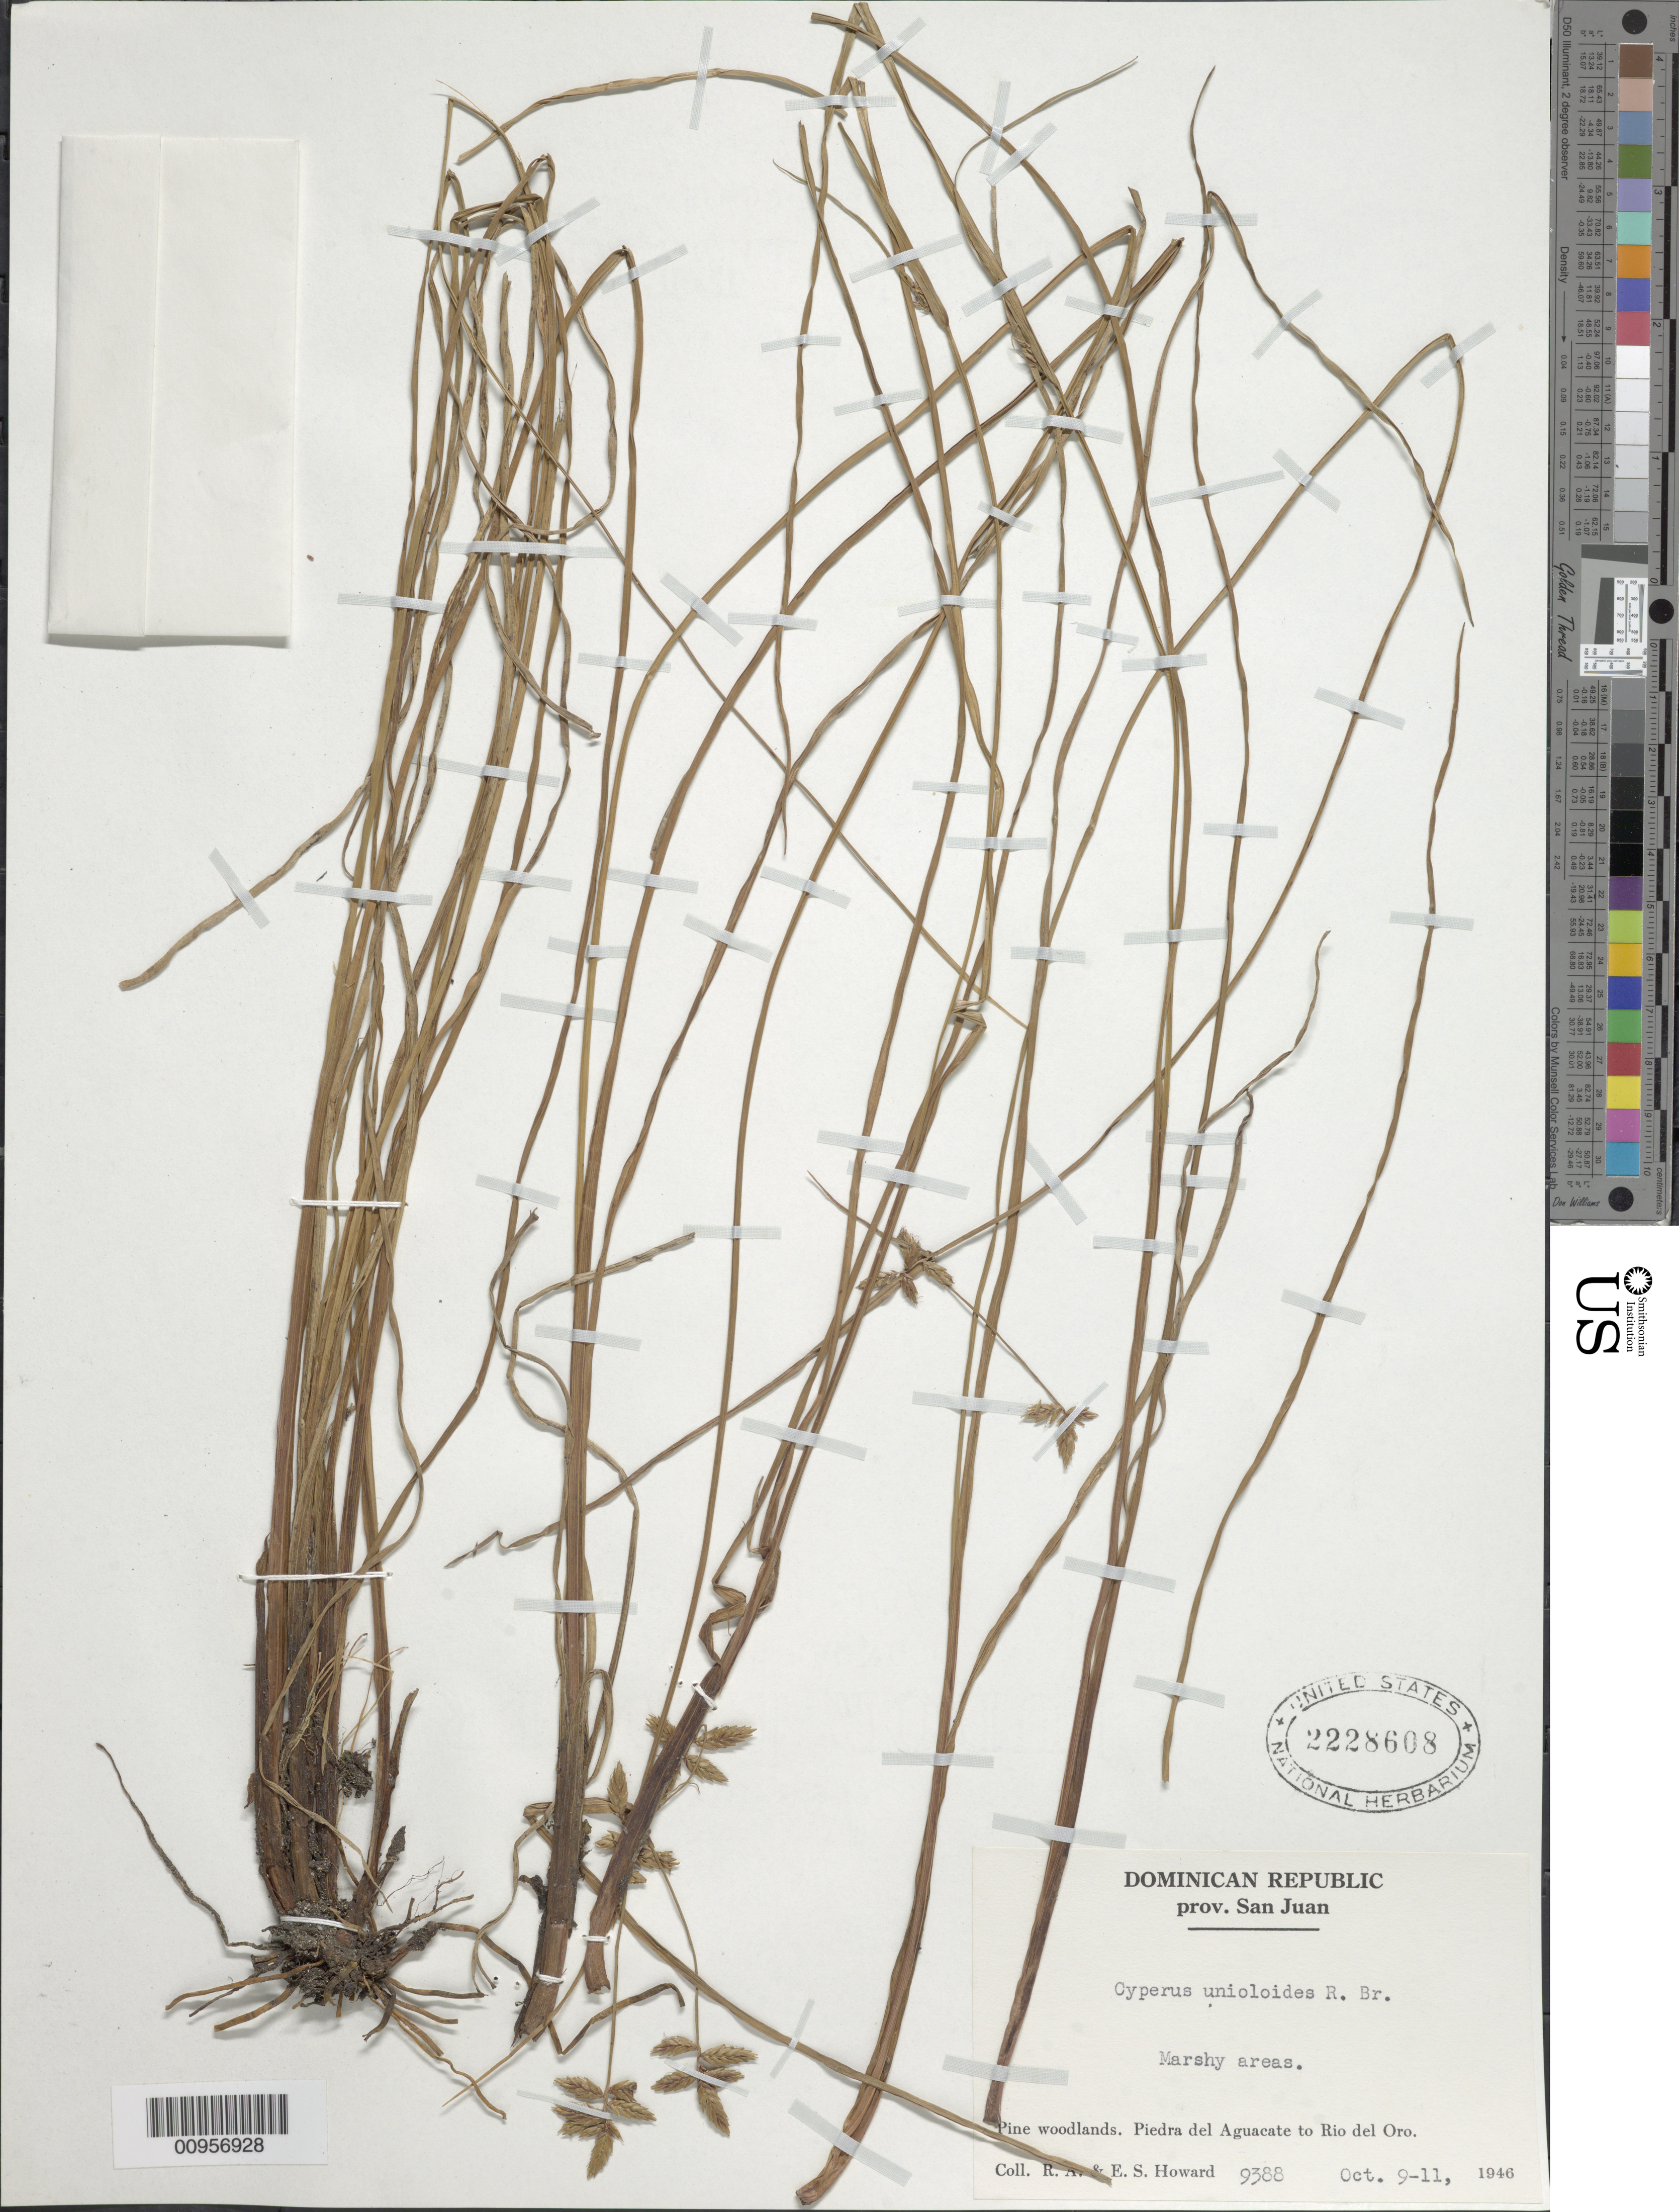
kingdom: Plantae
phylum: Tracheophyta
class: Liliopsida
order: Poales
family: Cyperaceae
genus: Cyperus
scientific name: Cyperus unioloides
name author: R. Br.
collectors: R. A. Howard & E. S. Howard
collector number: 9388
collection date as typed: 09 Oct 1946 to 11 Oct 1946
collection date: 1946-10-09/1946-10-11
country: Dominican Republic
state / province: San Juan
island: Hispaniola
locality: Marshy areas, pine woodlands, Piedra del Aguacate to Rio del Oro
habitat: Marshy areas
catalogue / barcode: US 2228608